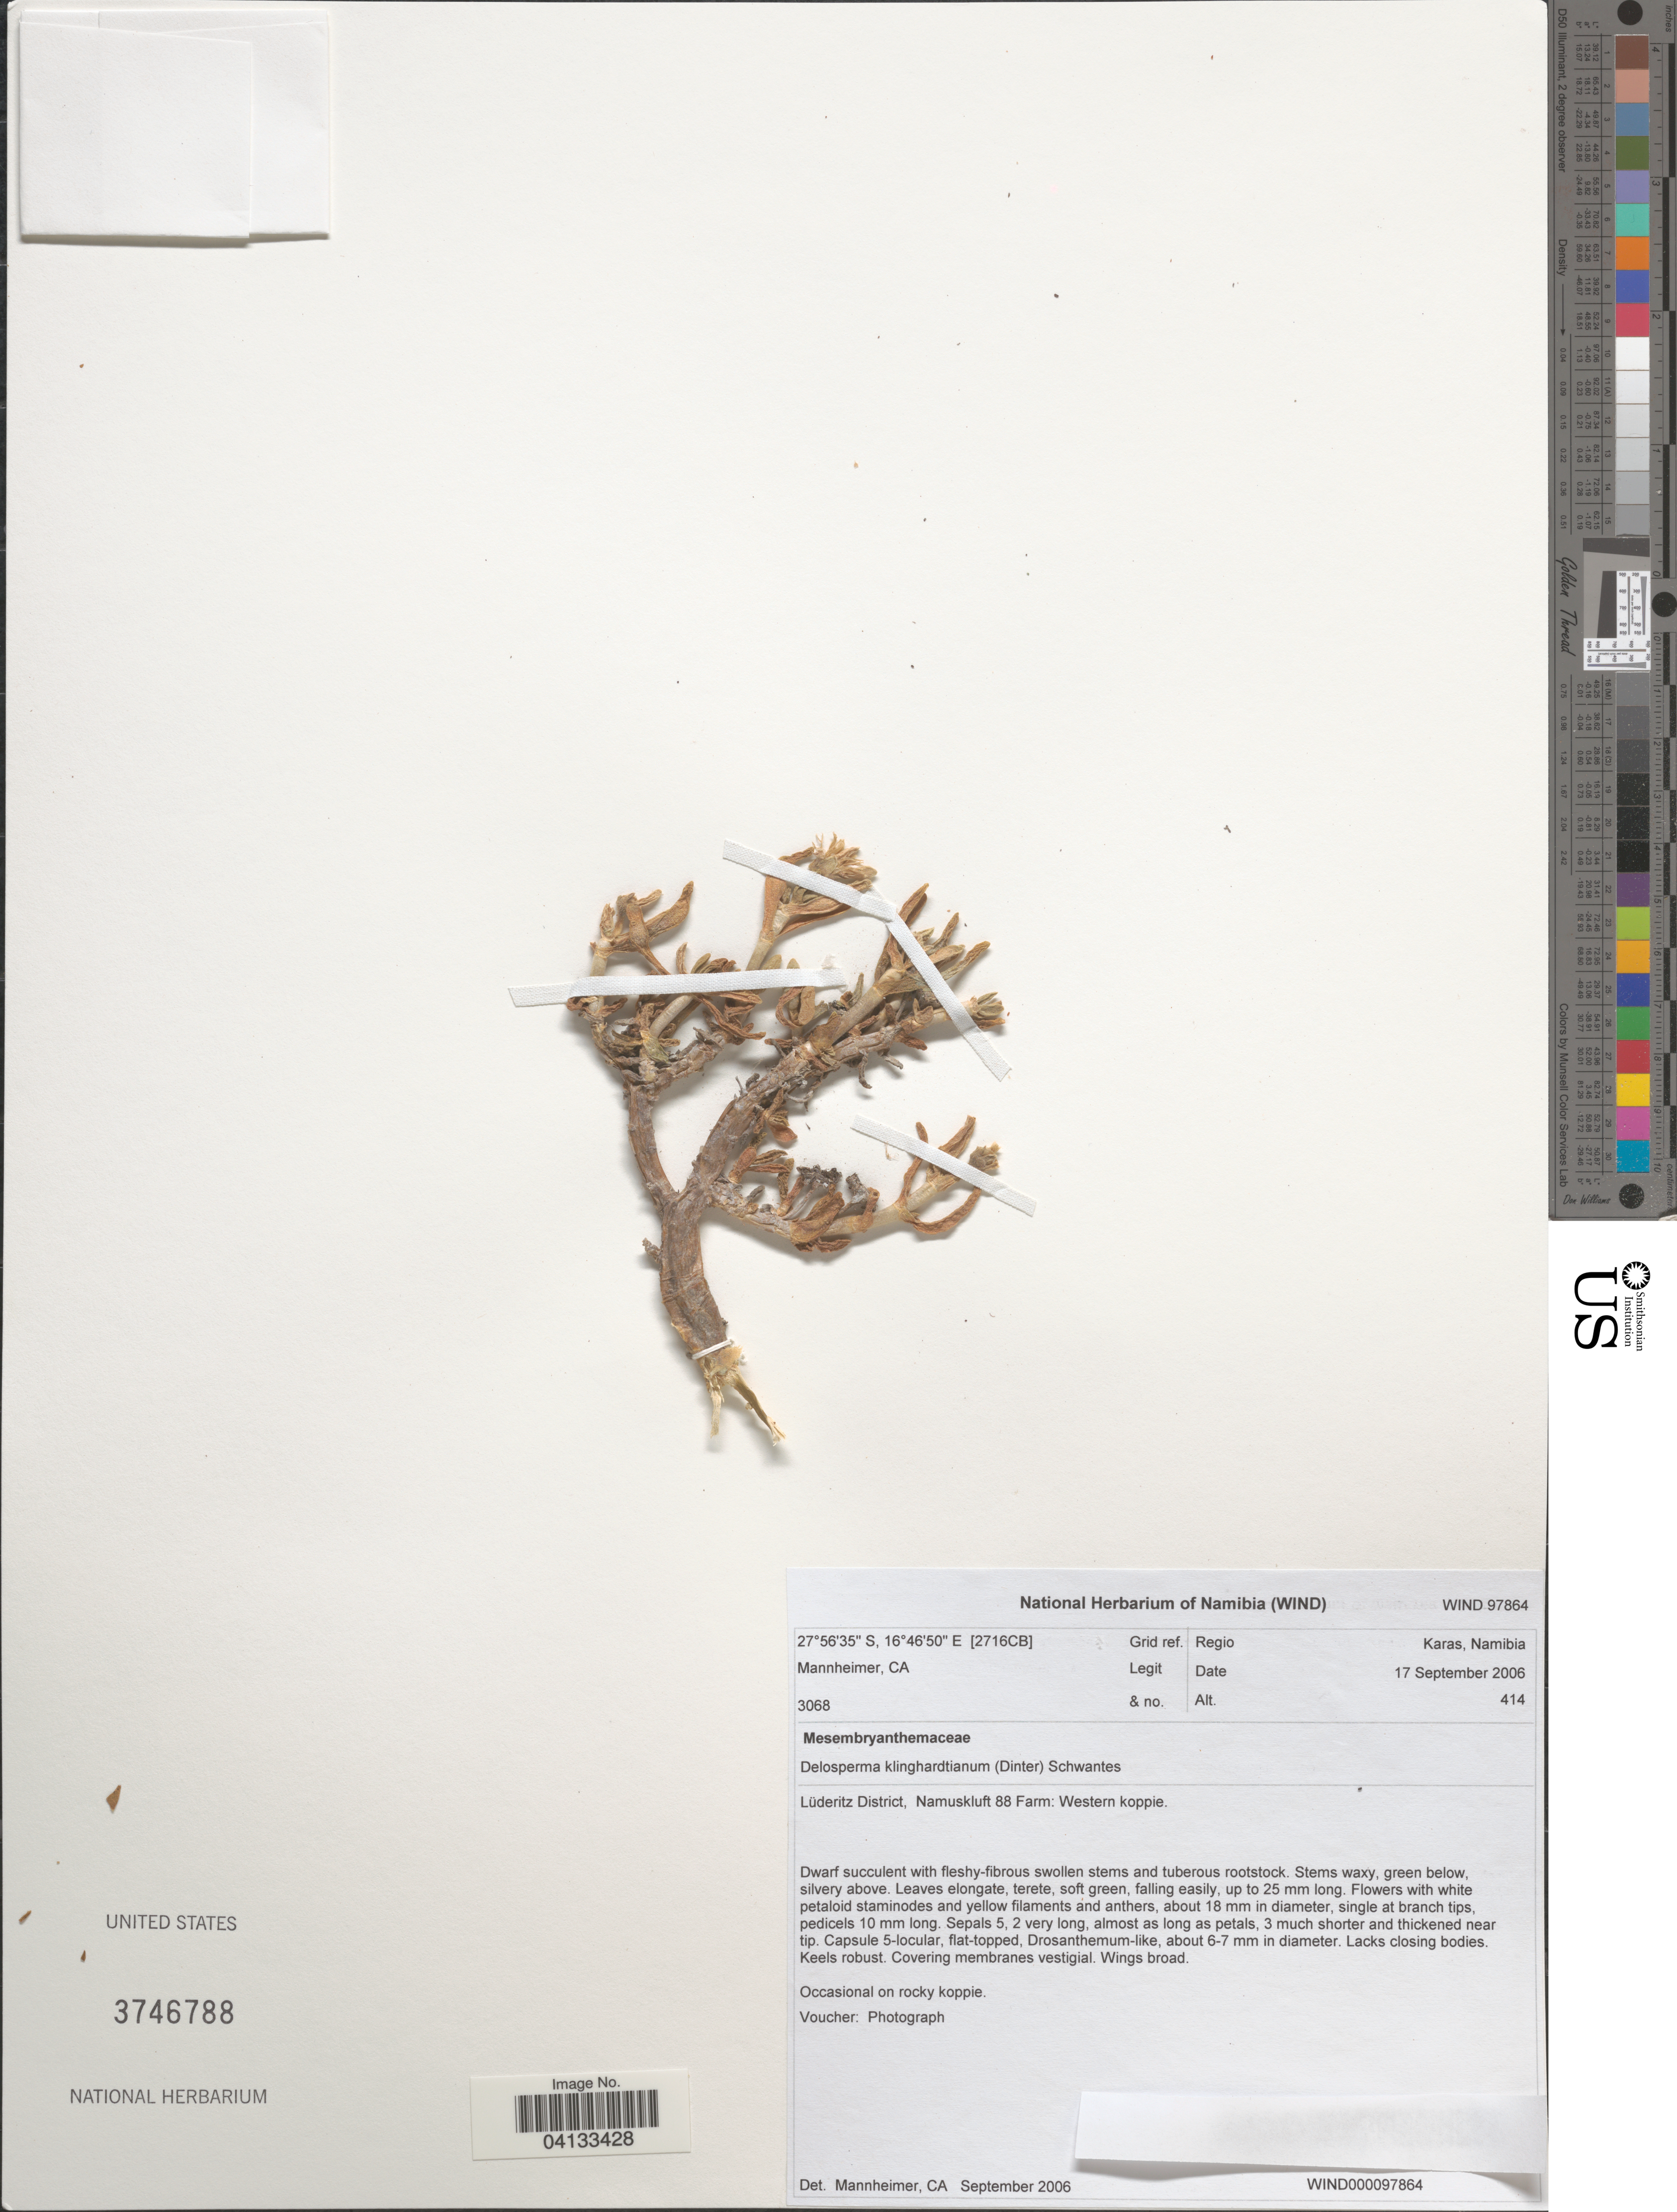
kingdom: Plantae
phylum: Tracheophyta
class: Magnoliopsida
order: Caryophyllales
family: Aizoaceae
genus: Delosperma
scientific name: Delosperma klinghardtianum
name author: Schwantes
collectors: C. A. Mannheimer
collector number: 3068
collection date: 2006-09-17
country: Namibia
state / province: Karas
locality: Grid ref. Regio Karas. Lüderitz District, Namuskluft 88 Farm: Western koppie. [2716CB].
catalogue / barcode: US 3746788